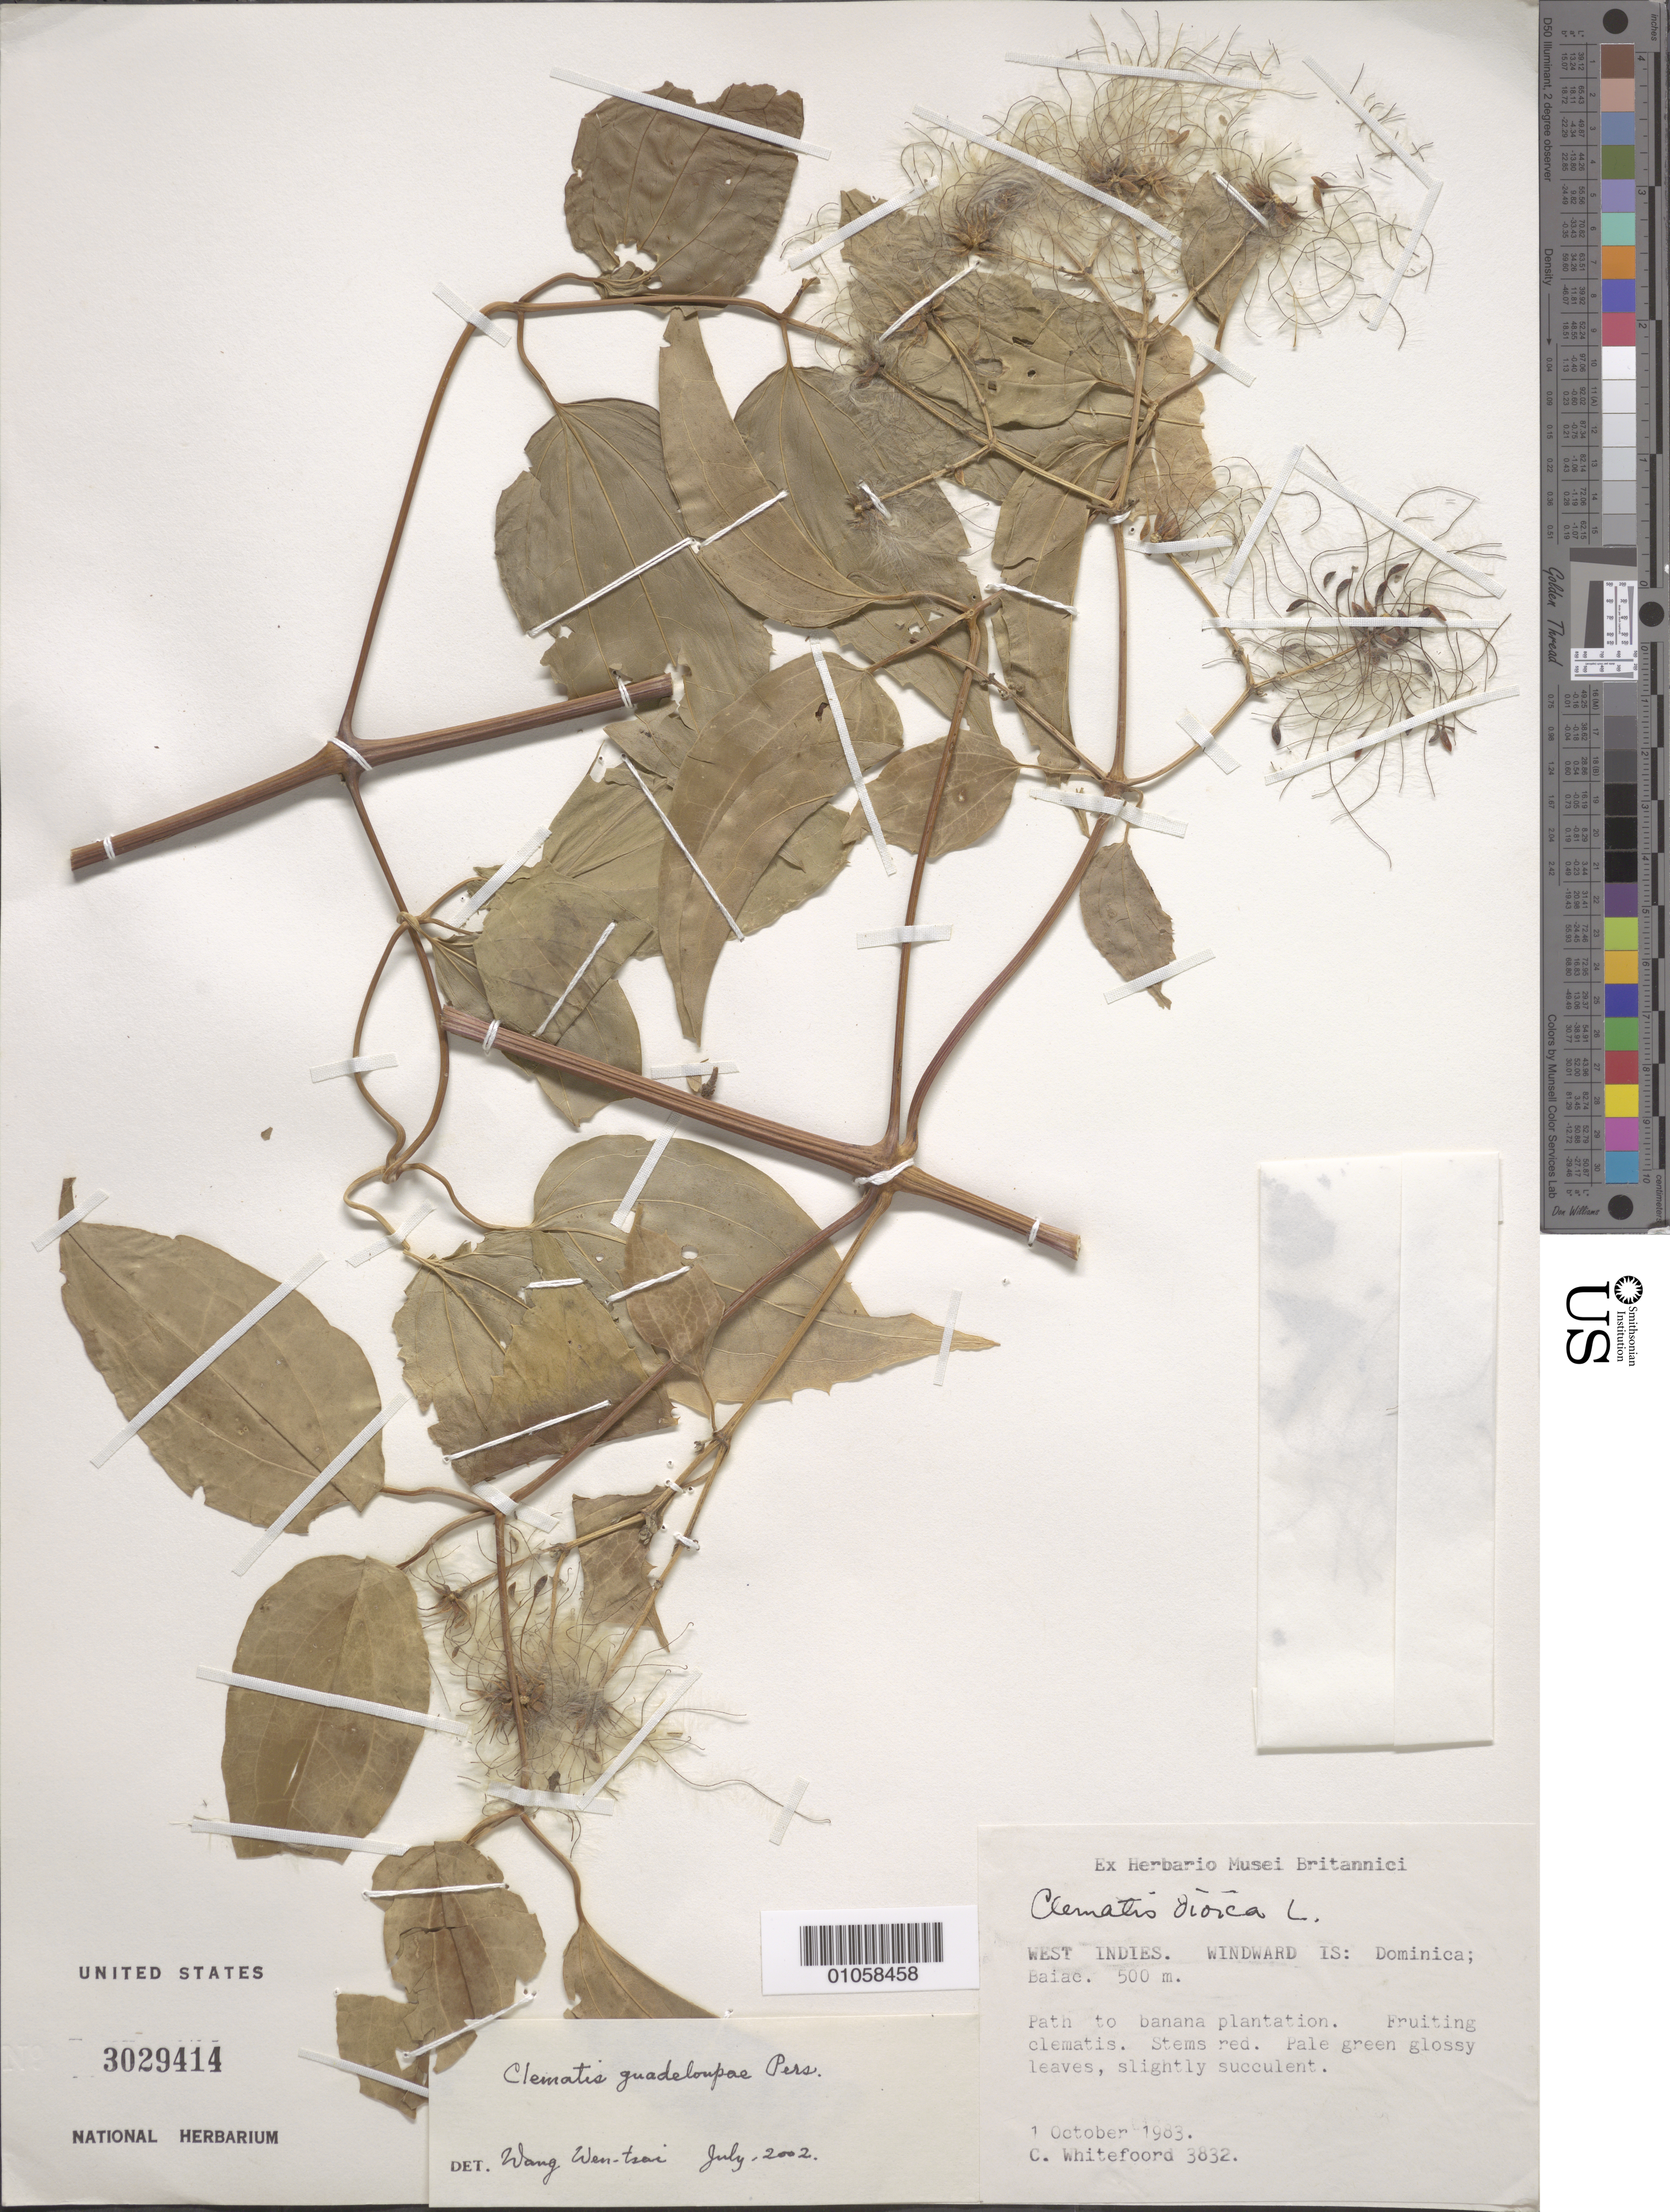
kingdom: Plantae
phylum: Tracheophyta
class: Magnoliopsida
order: Ranunculales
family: Ranunculaceae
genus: Clematis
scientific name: Clematis guadeloupae var. guadeloupae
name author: Pers.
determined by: Wang, W.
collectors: C. Whitefoord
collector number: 3832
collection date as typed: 01 Oct 1983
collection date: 1983-10-01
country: Dominica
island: Dominica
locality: Baiac, path to banana plantation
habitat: Path to banana plantation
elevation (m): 500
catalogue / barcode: US 3029414